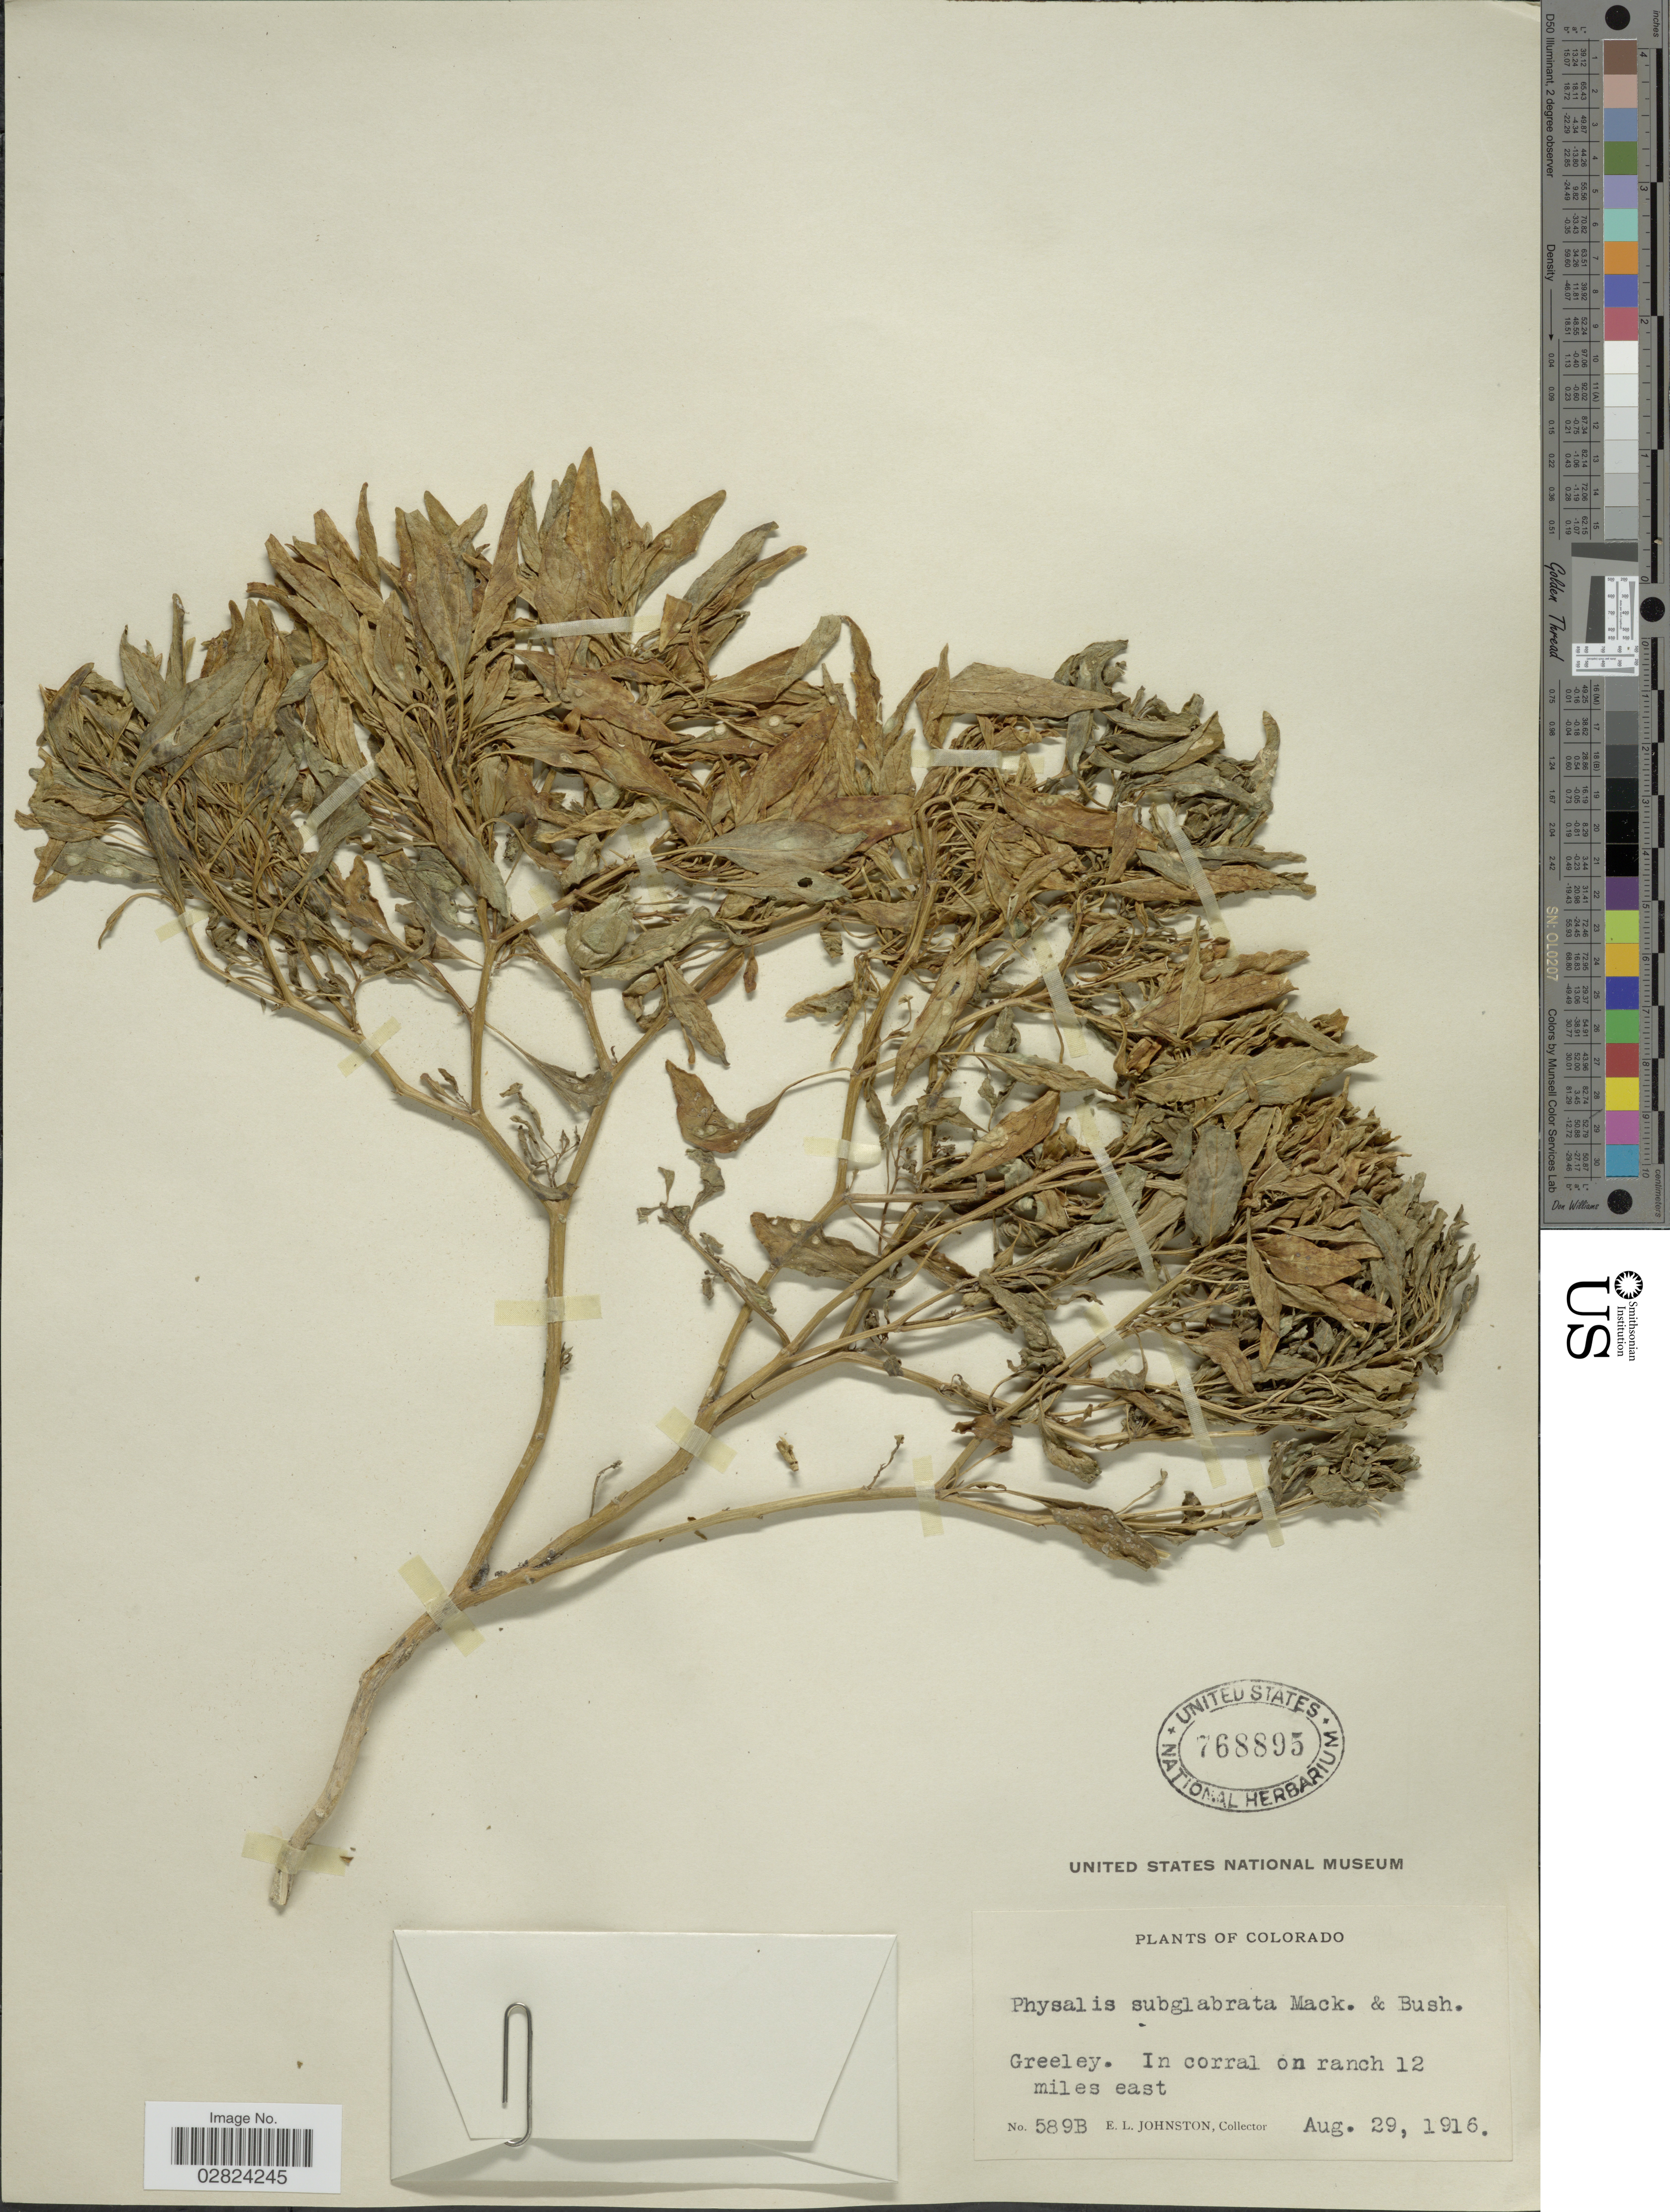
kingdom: Plantae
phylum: Tracheophyta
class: Magnoliopsida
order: Solanales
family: Solanaceae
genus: Physalis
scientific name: Physalis subglabrata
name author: Mack. & Bush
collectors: E. L. Johnston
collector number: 589B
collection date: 1916-08-29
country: United States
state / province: Colorado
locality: Greeley, on ranch 12 miles east.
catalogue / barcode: US 768895